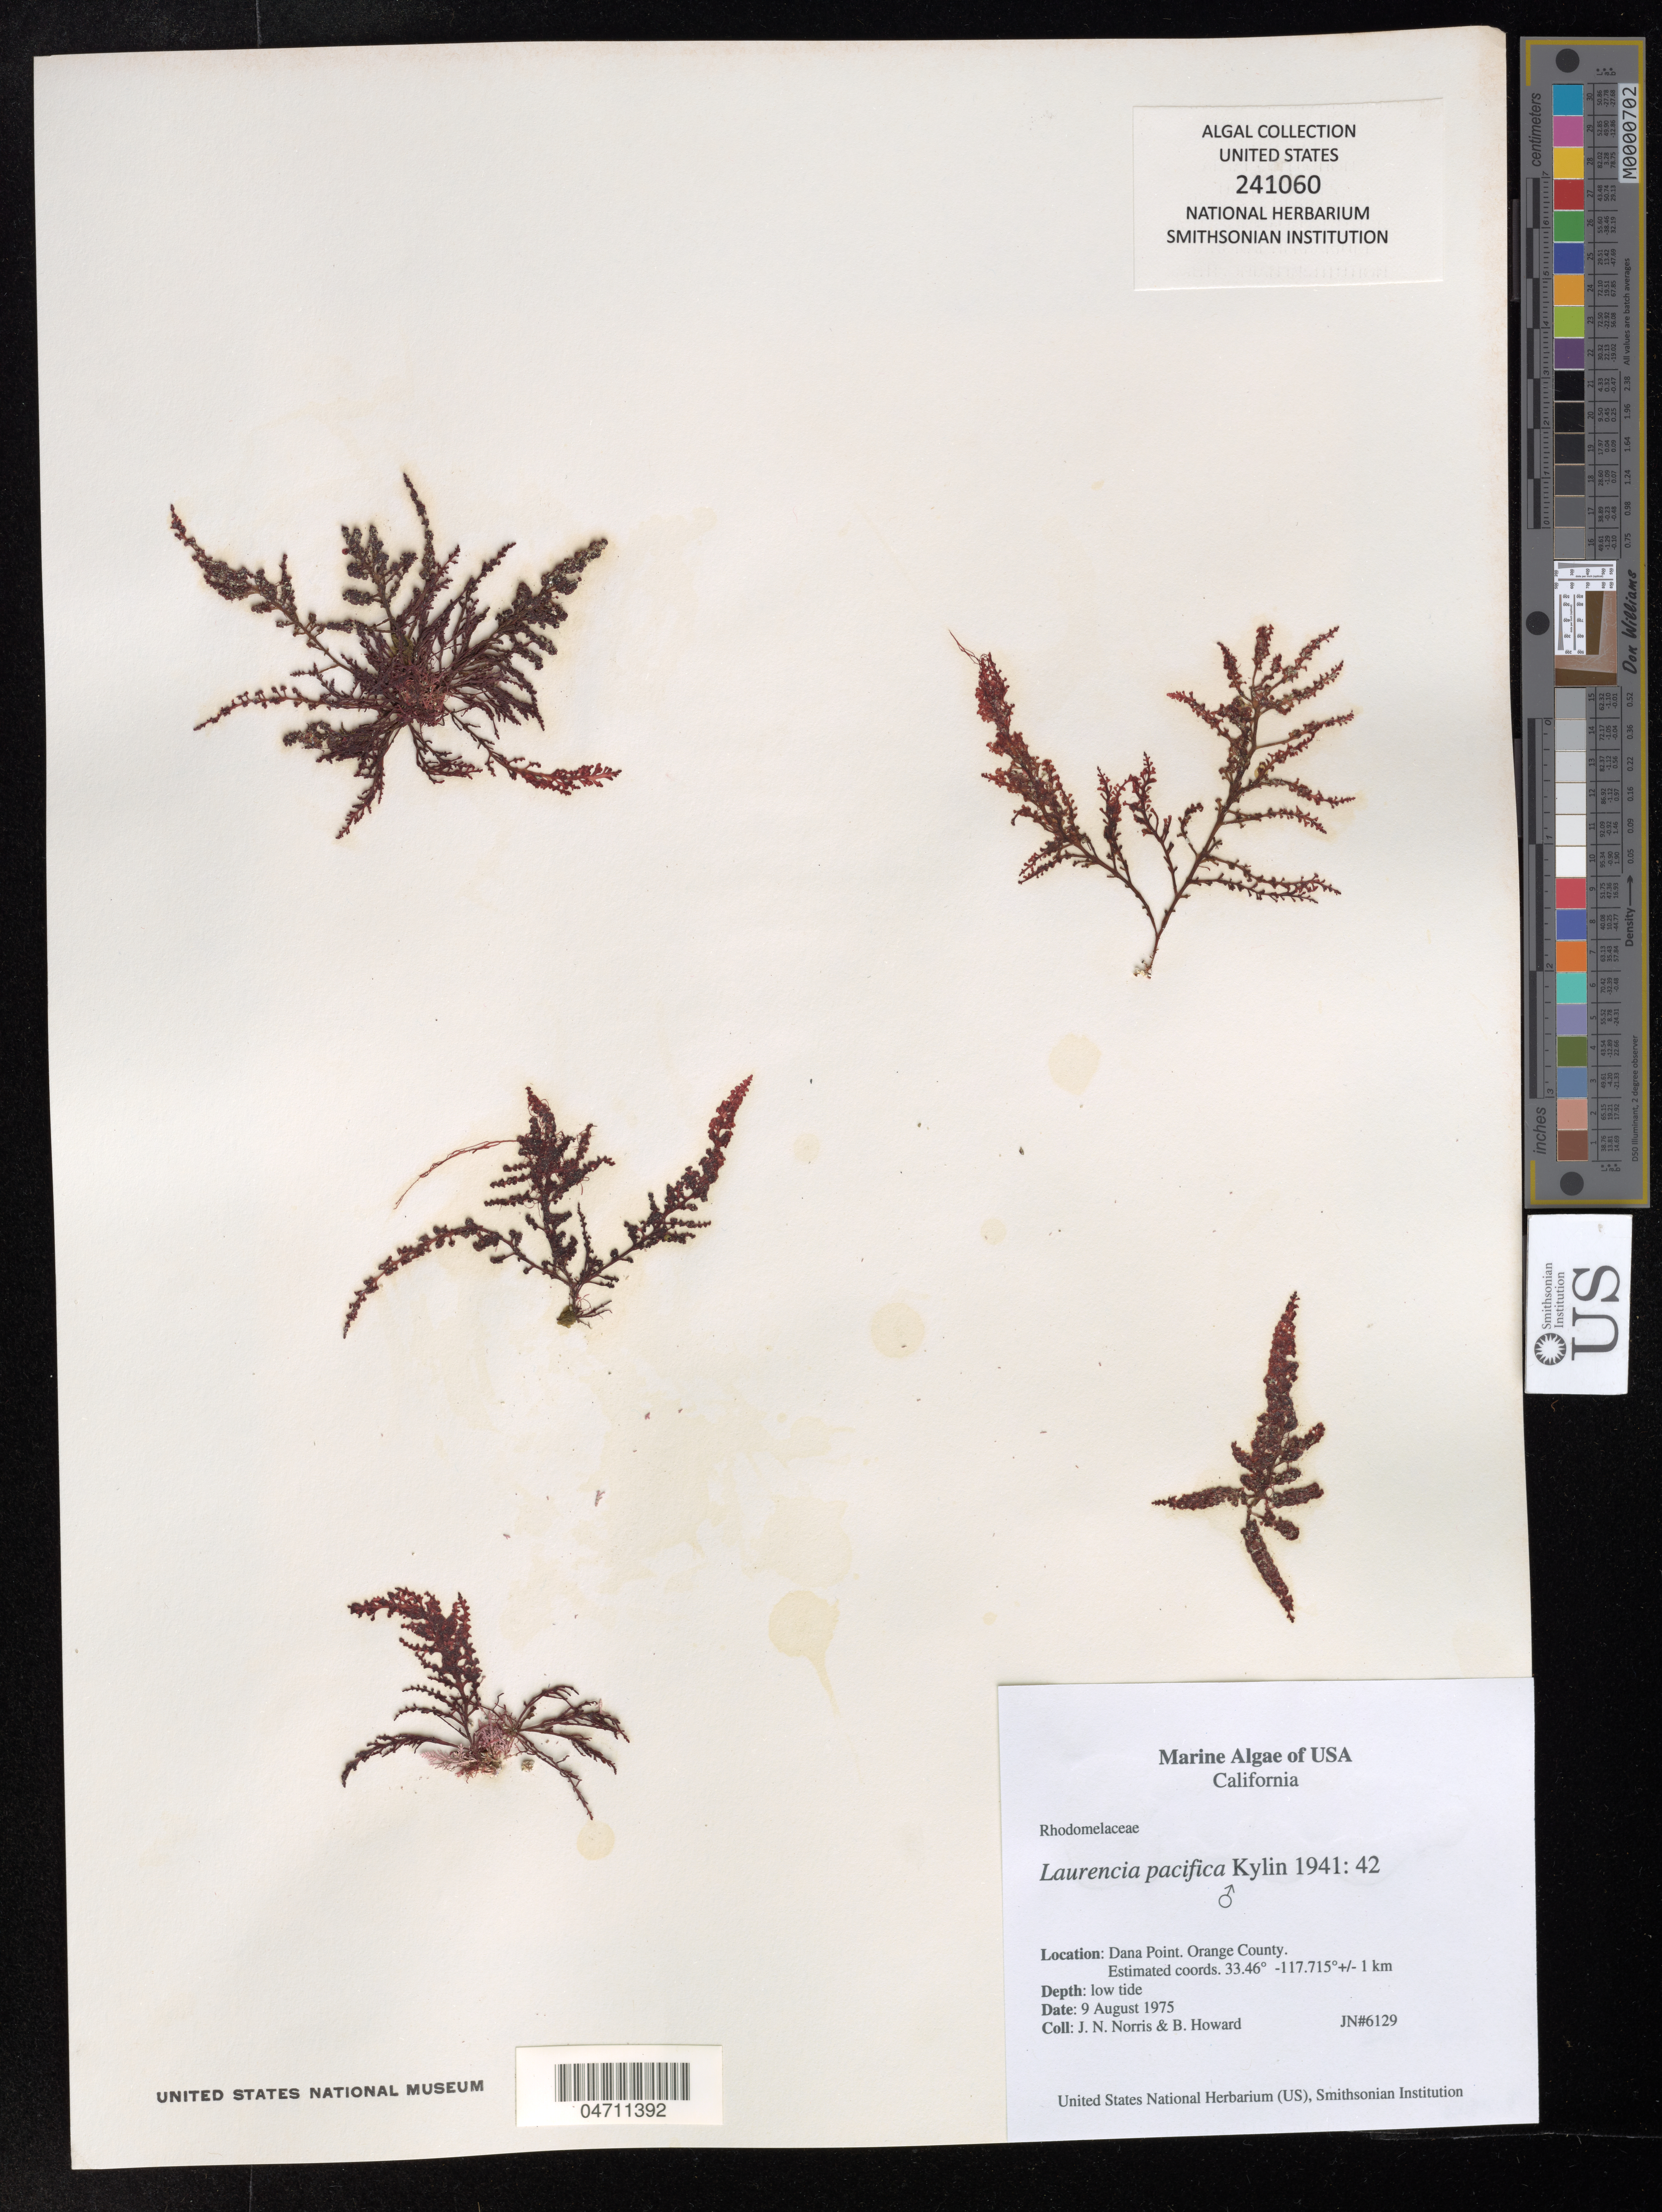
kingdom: Plantae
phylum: Rhodophyta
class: Florideophyceae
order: Ceramiales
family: Rhodomelaceae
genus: Laurencia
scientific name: Laurencia pacifica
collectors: J. Norris & B. Howard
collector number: JN#6129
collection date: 1975-08-09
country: United States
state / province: California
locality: Dana Point. Orange County.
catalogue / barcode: US 241060